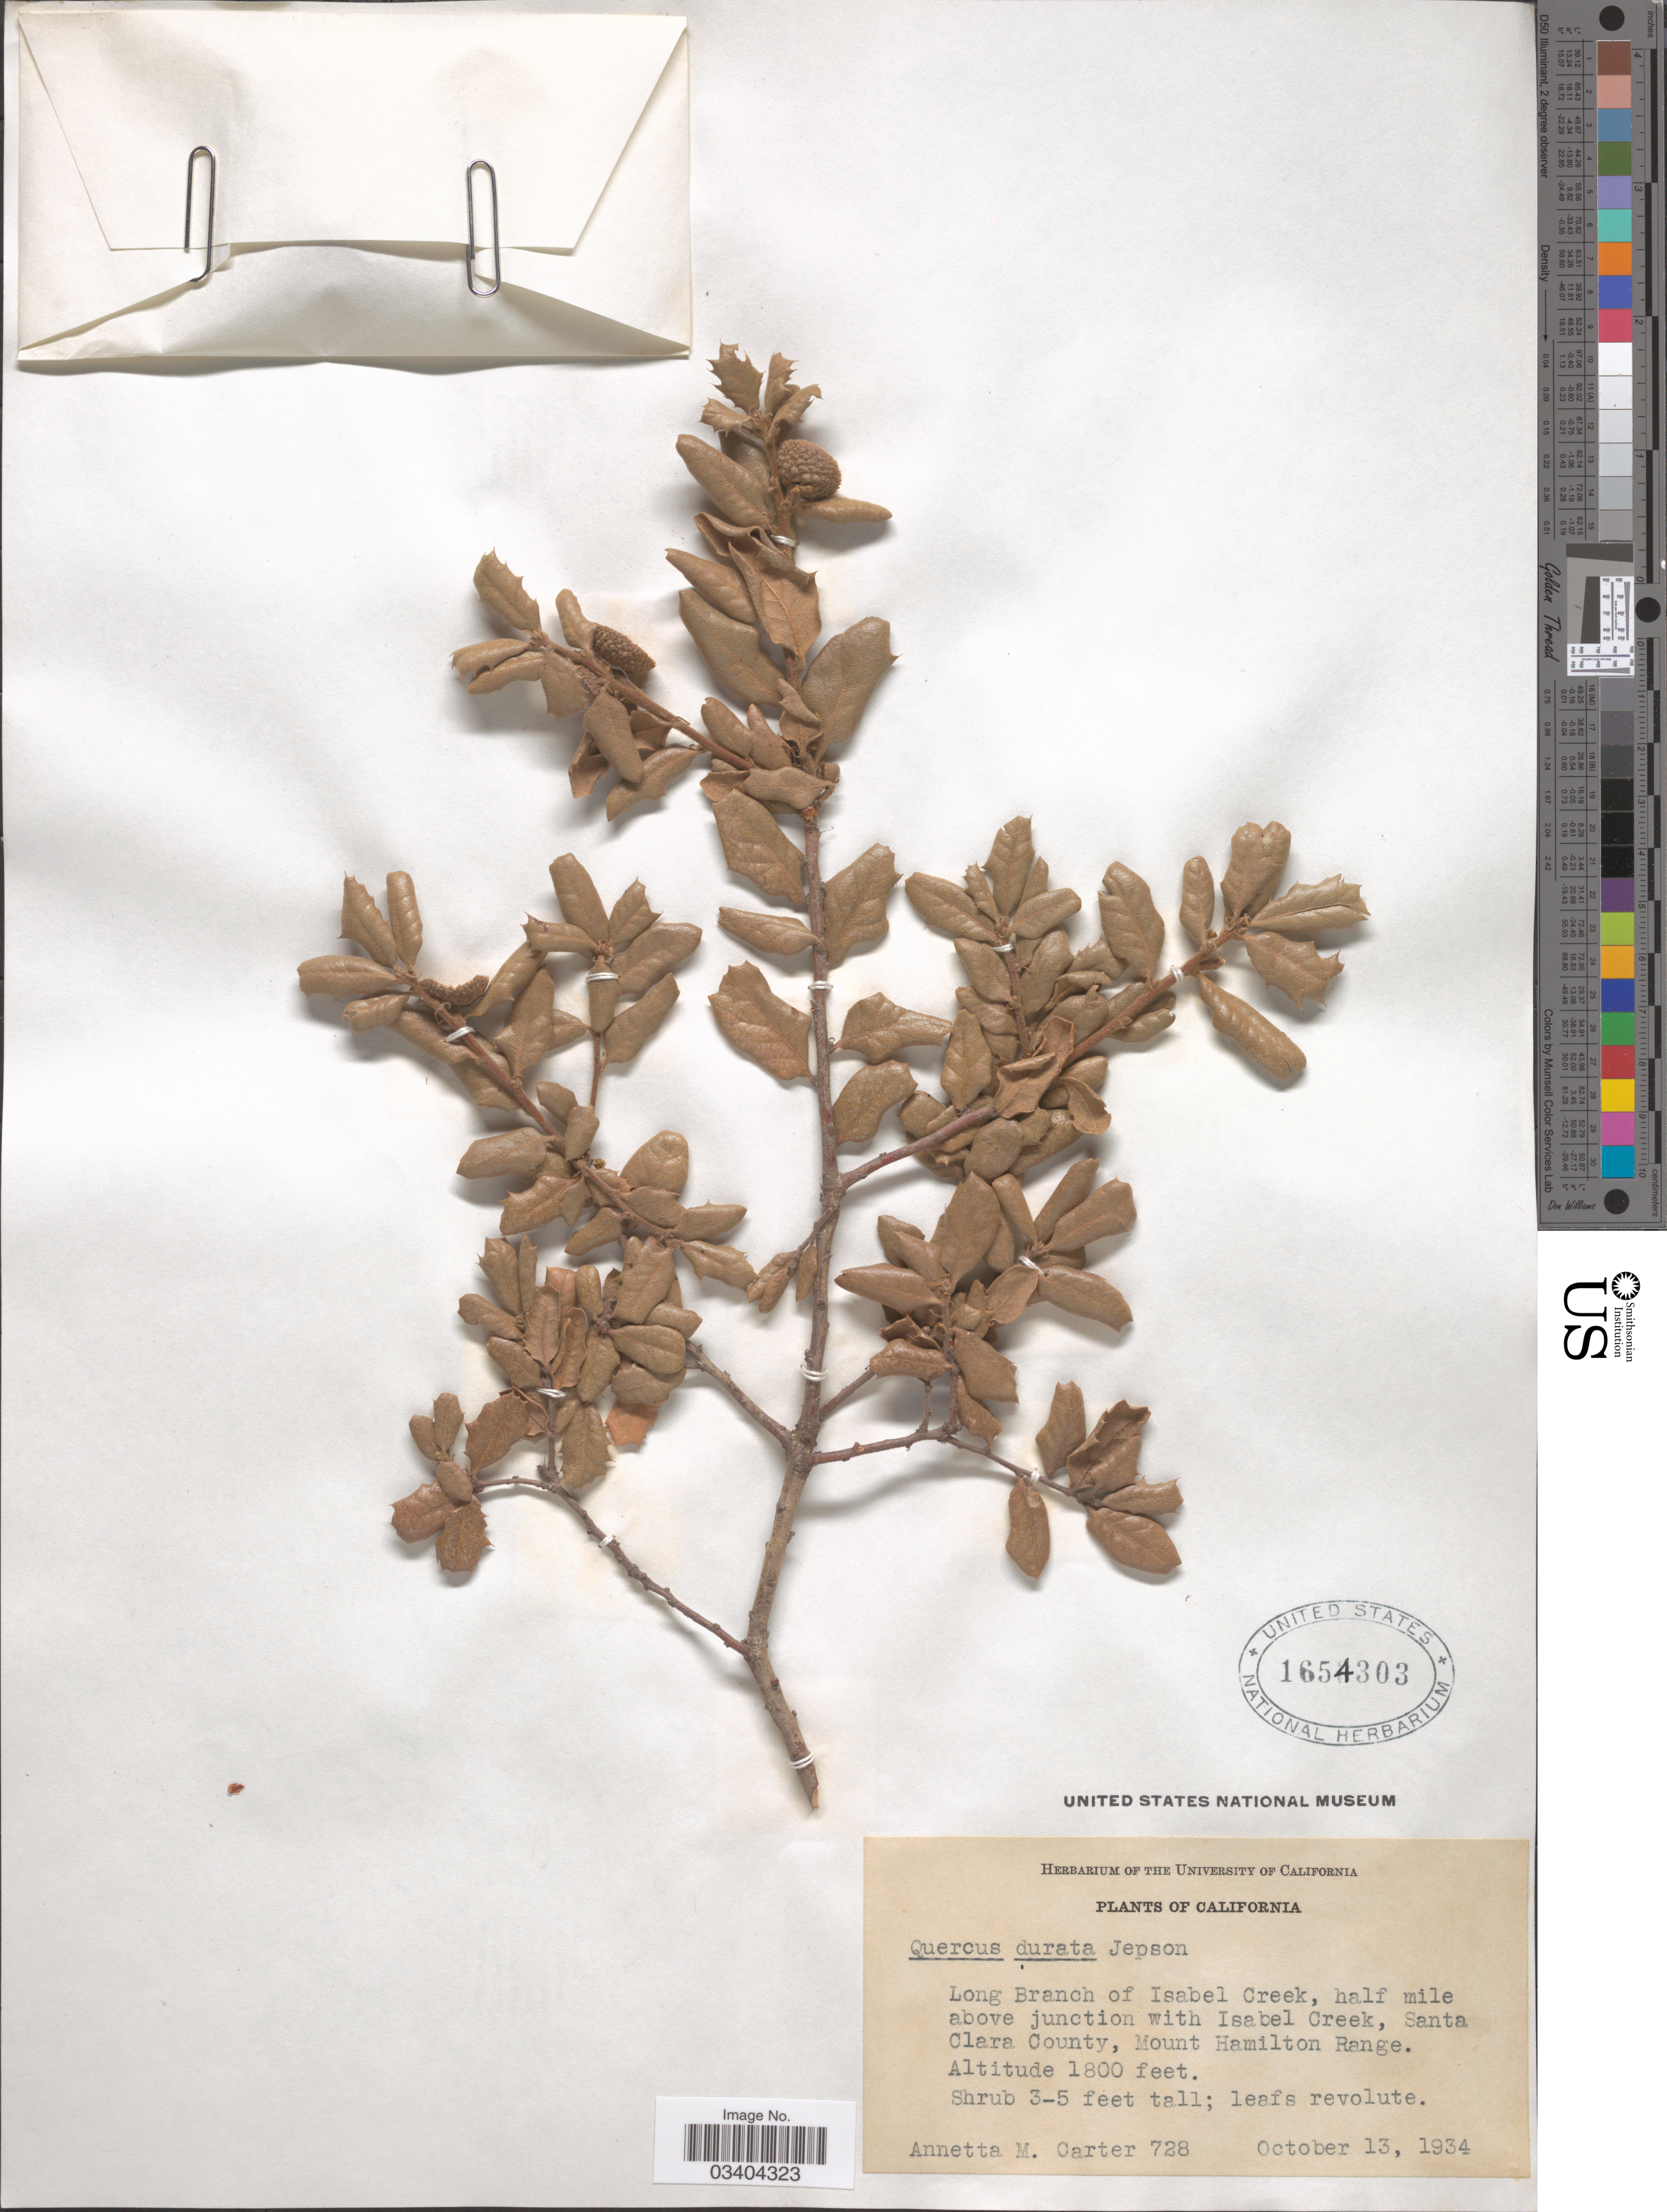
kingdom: Plantae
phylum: Tracheophyta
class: Magnoliopsida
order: Fagales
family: Fagaceae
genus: Quercus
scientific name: Quercus durata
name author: Jeps.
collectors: A. M. Carter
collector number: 728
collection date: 1934-10-13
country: United States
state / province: California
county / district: Santa Clara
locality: Long Branch of Isabel Creek, half mile above junction with Isabel Creek, Santa Clara County, Mount Hamilton Range.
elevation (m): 549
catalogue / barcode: US 1654303